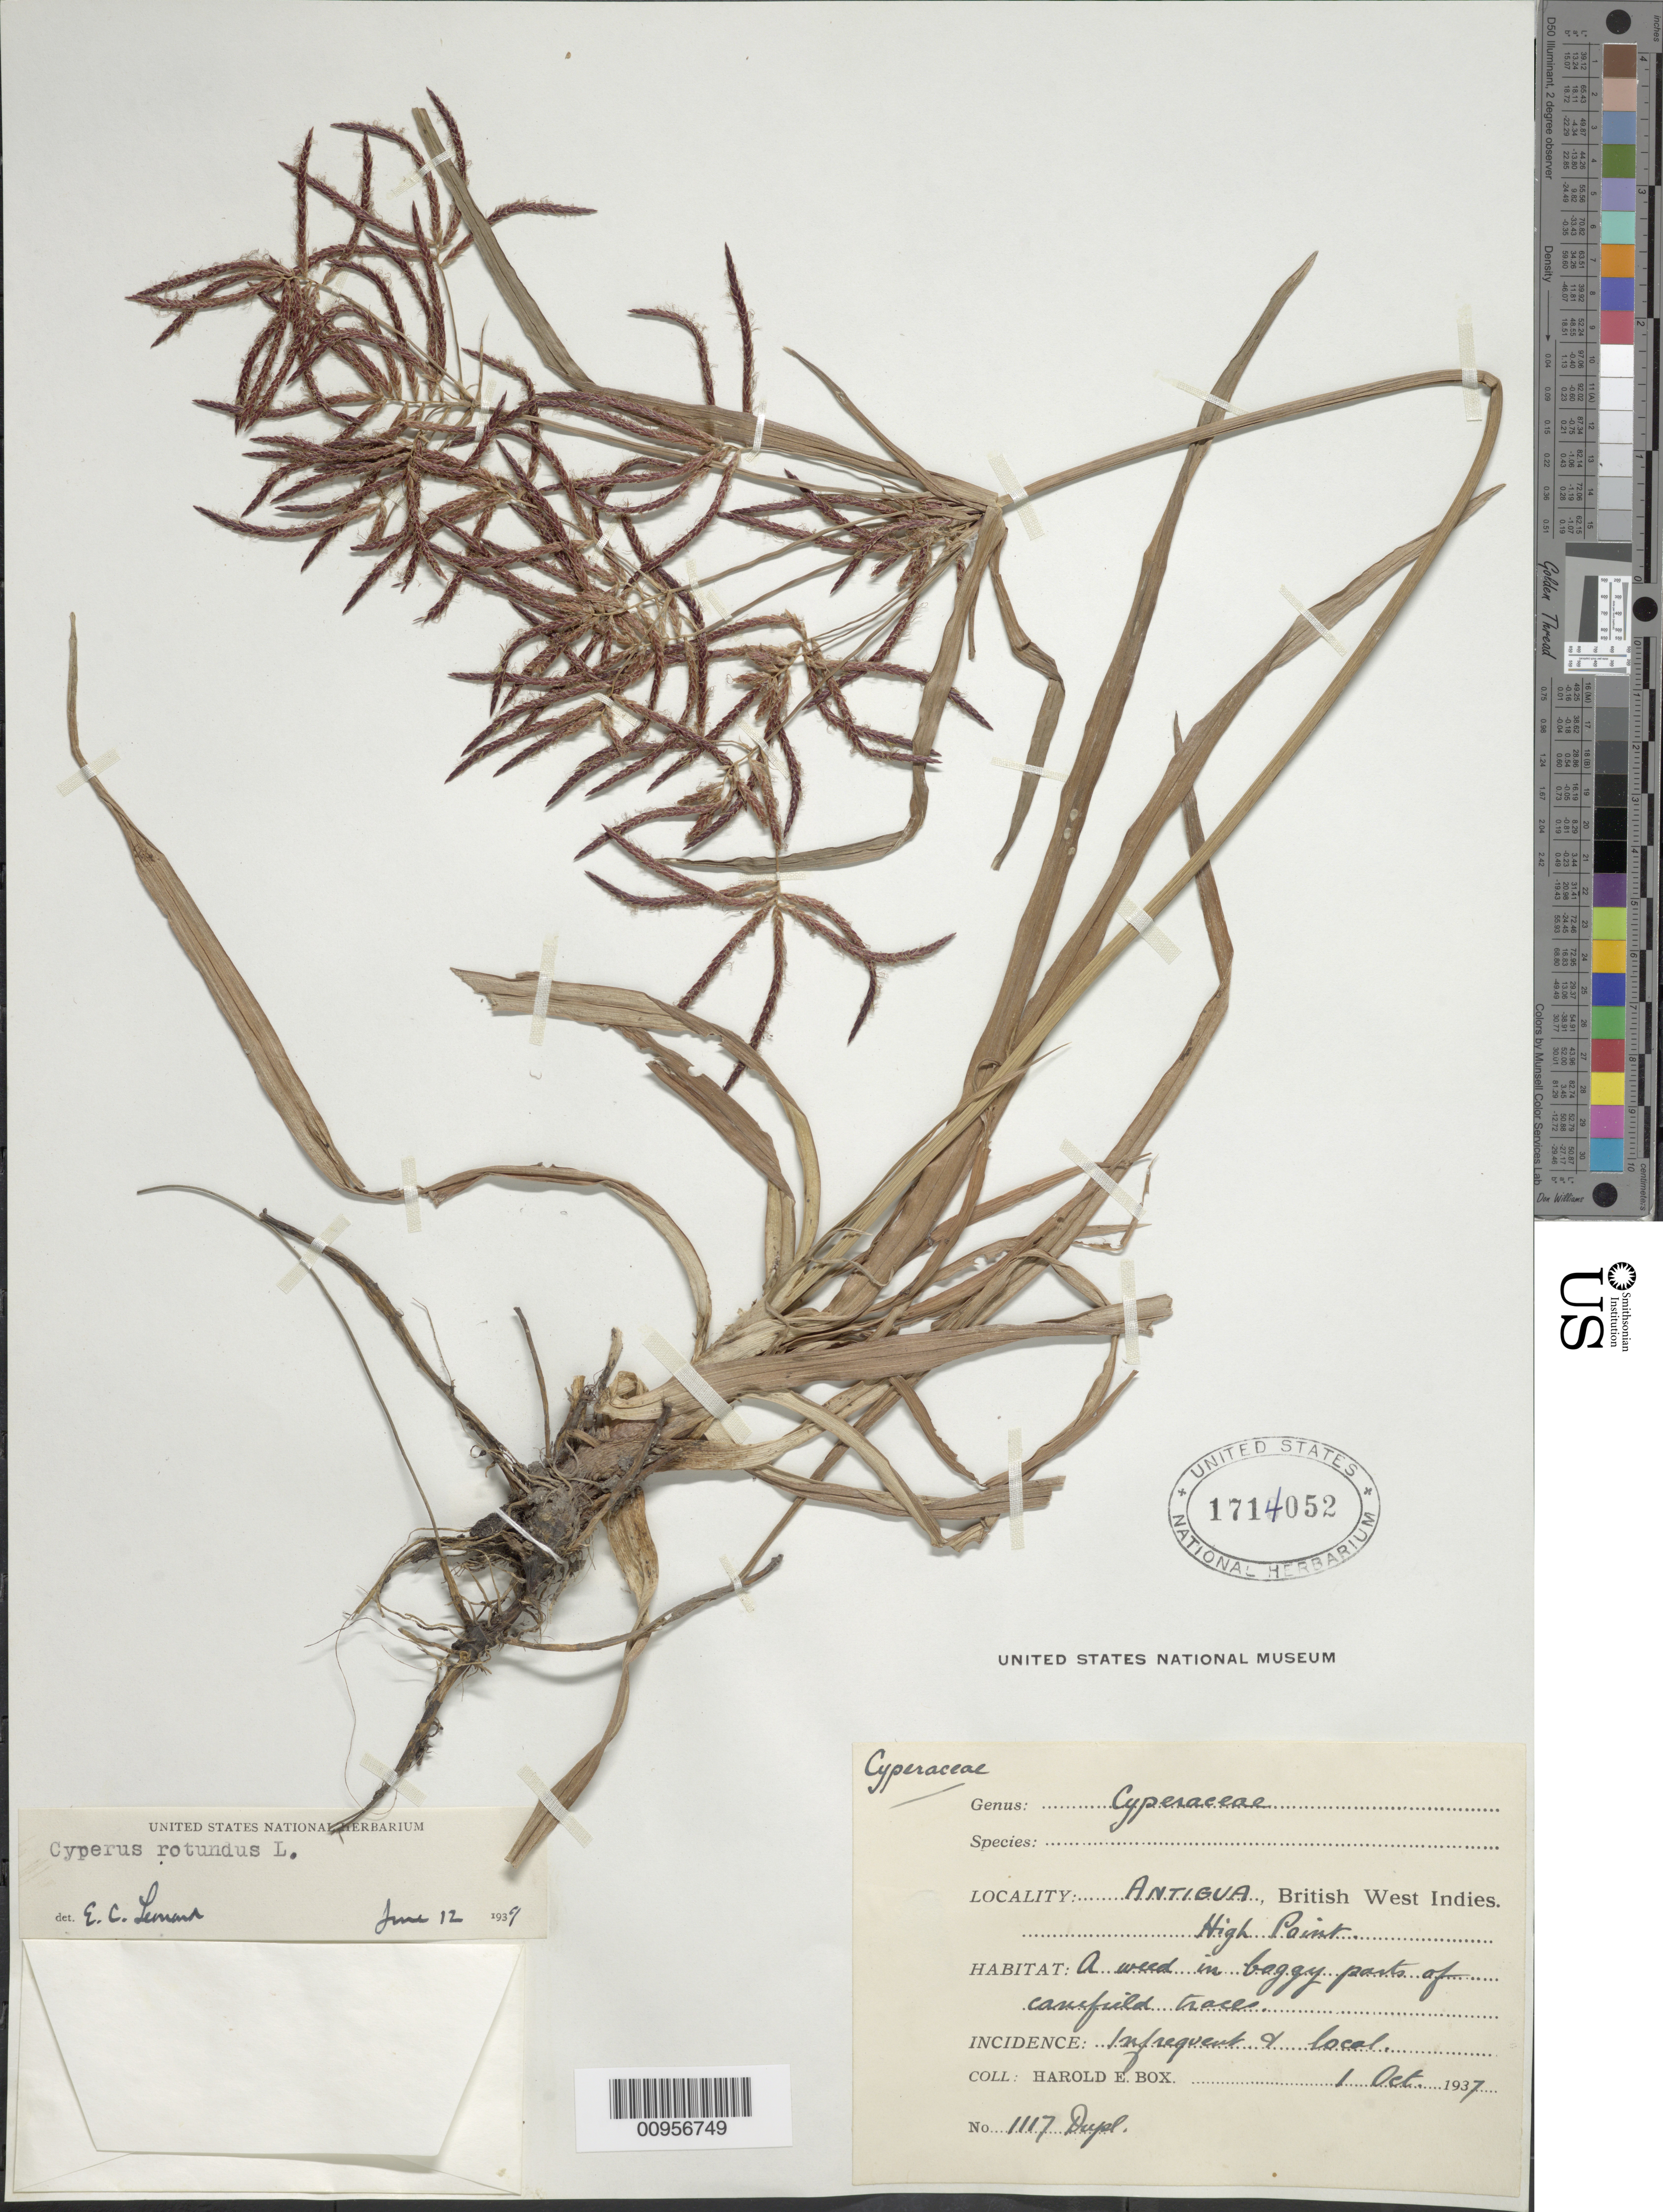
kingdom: Plantae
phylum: Tracheophyta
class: Liliopsida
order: Poales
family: Cyperaceae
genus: Cyperus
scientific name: Cyperus rotundus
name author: L.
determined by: Leonard, Emery C., (US)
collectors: H. E. Box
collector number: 1117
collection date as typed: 01 Oct 1937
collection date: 1937-10-01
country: Antigua and Barbuda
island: Antigua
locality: High Point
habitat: In boggy parts of canefield traces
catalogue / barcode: US 1714052